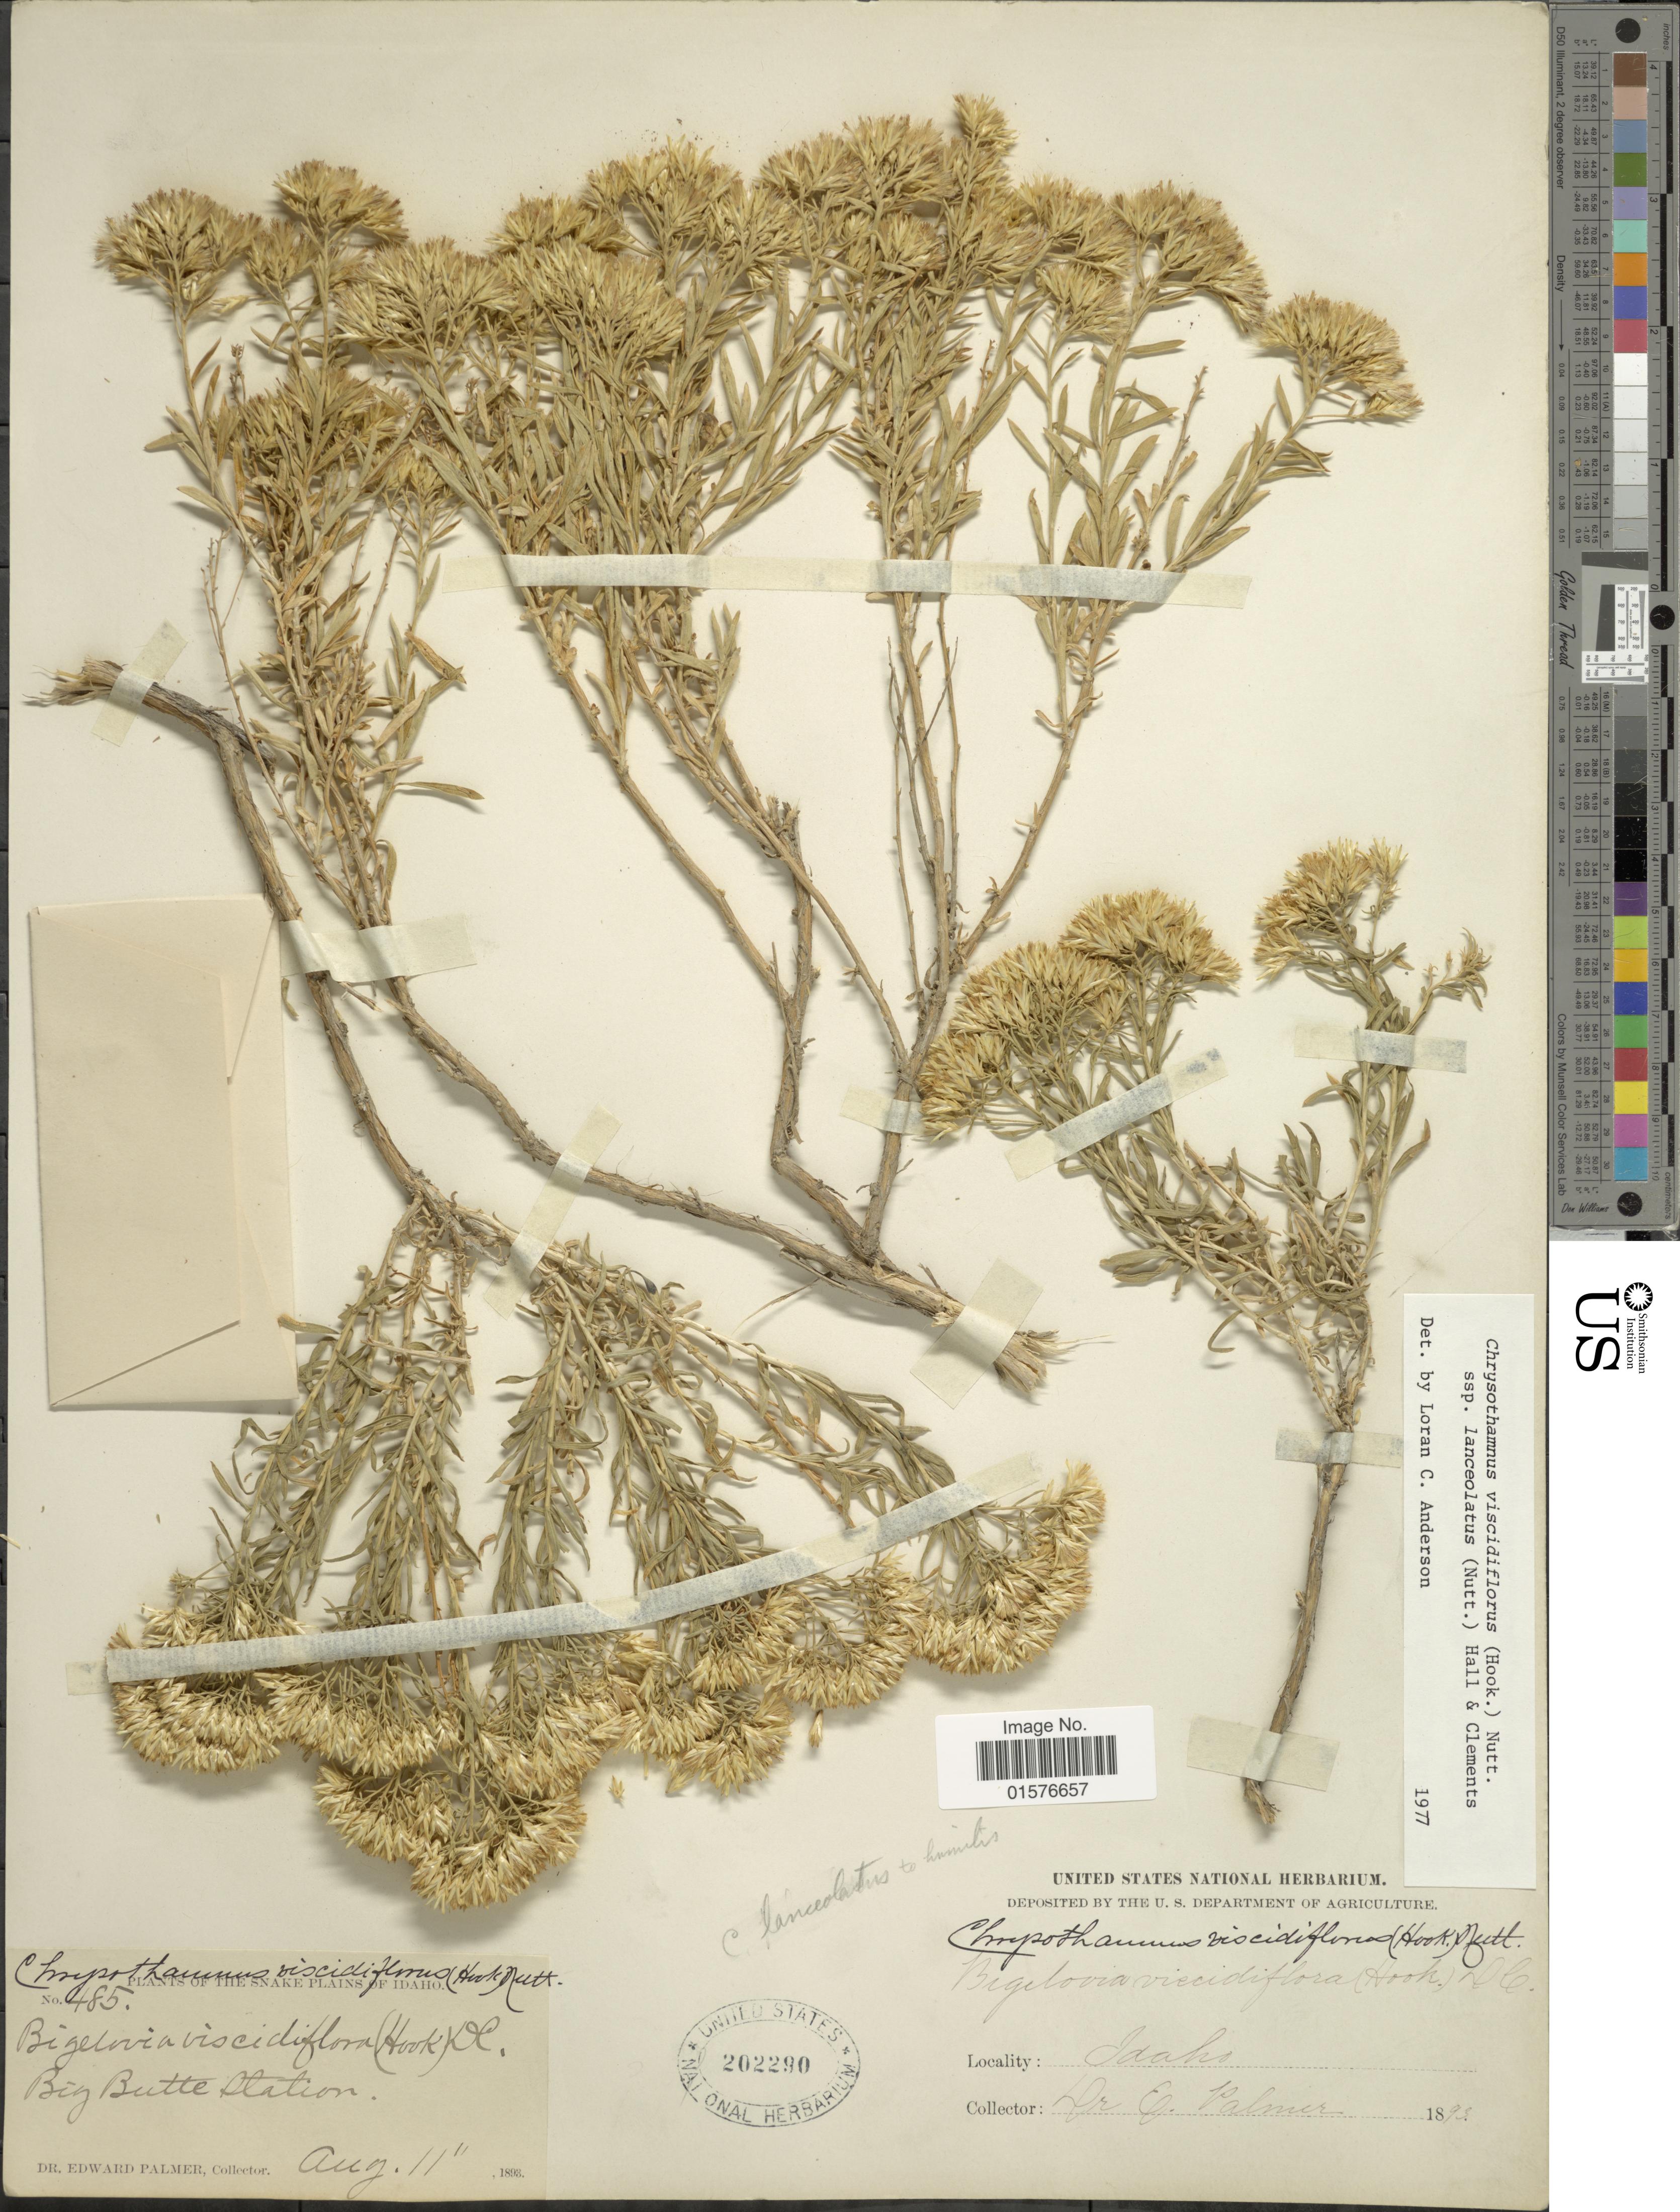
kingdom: Plantae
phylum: Tracheophyta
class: Magnoliopsida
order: Asterales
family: Asteraceae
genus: Chrysothamnus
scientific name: Chrysothamnus viscidiflorus subsp. lanceolatus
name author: (Nutt.) H.M. Hall & Clem.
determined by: Urbatsch, Lowell E., Curator (LSU), Louisiana State University (UNITED STATES)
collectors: E. Palmer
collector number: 485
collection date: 1893-08-11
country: United States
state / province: Idaho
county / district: Butte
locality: Big Butte Station.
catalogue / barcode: US 202290